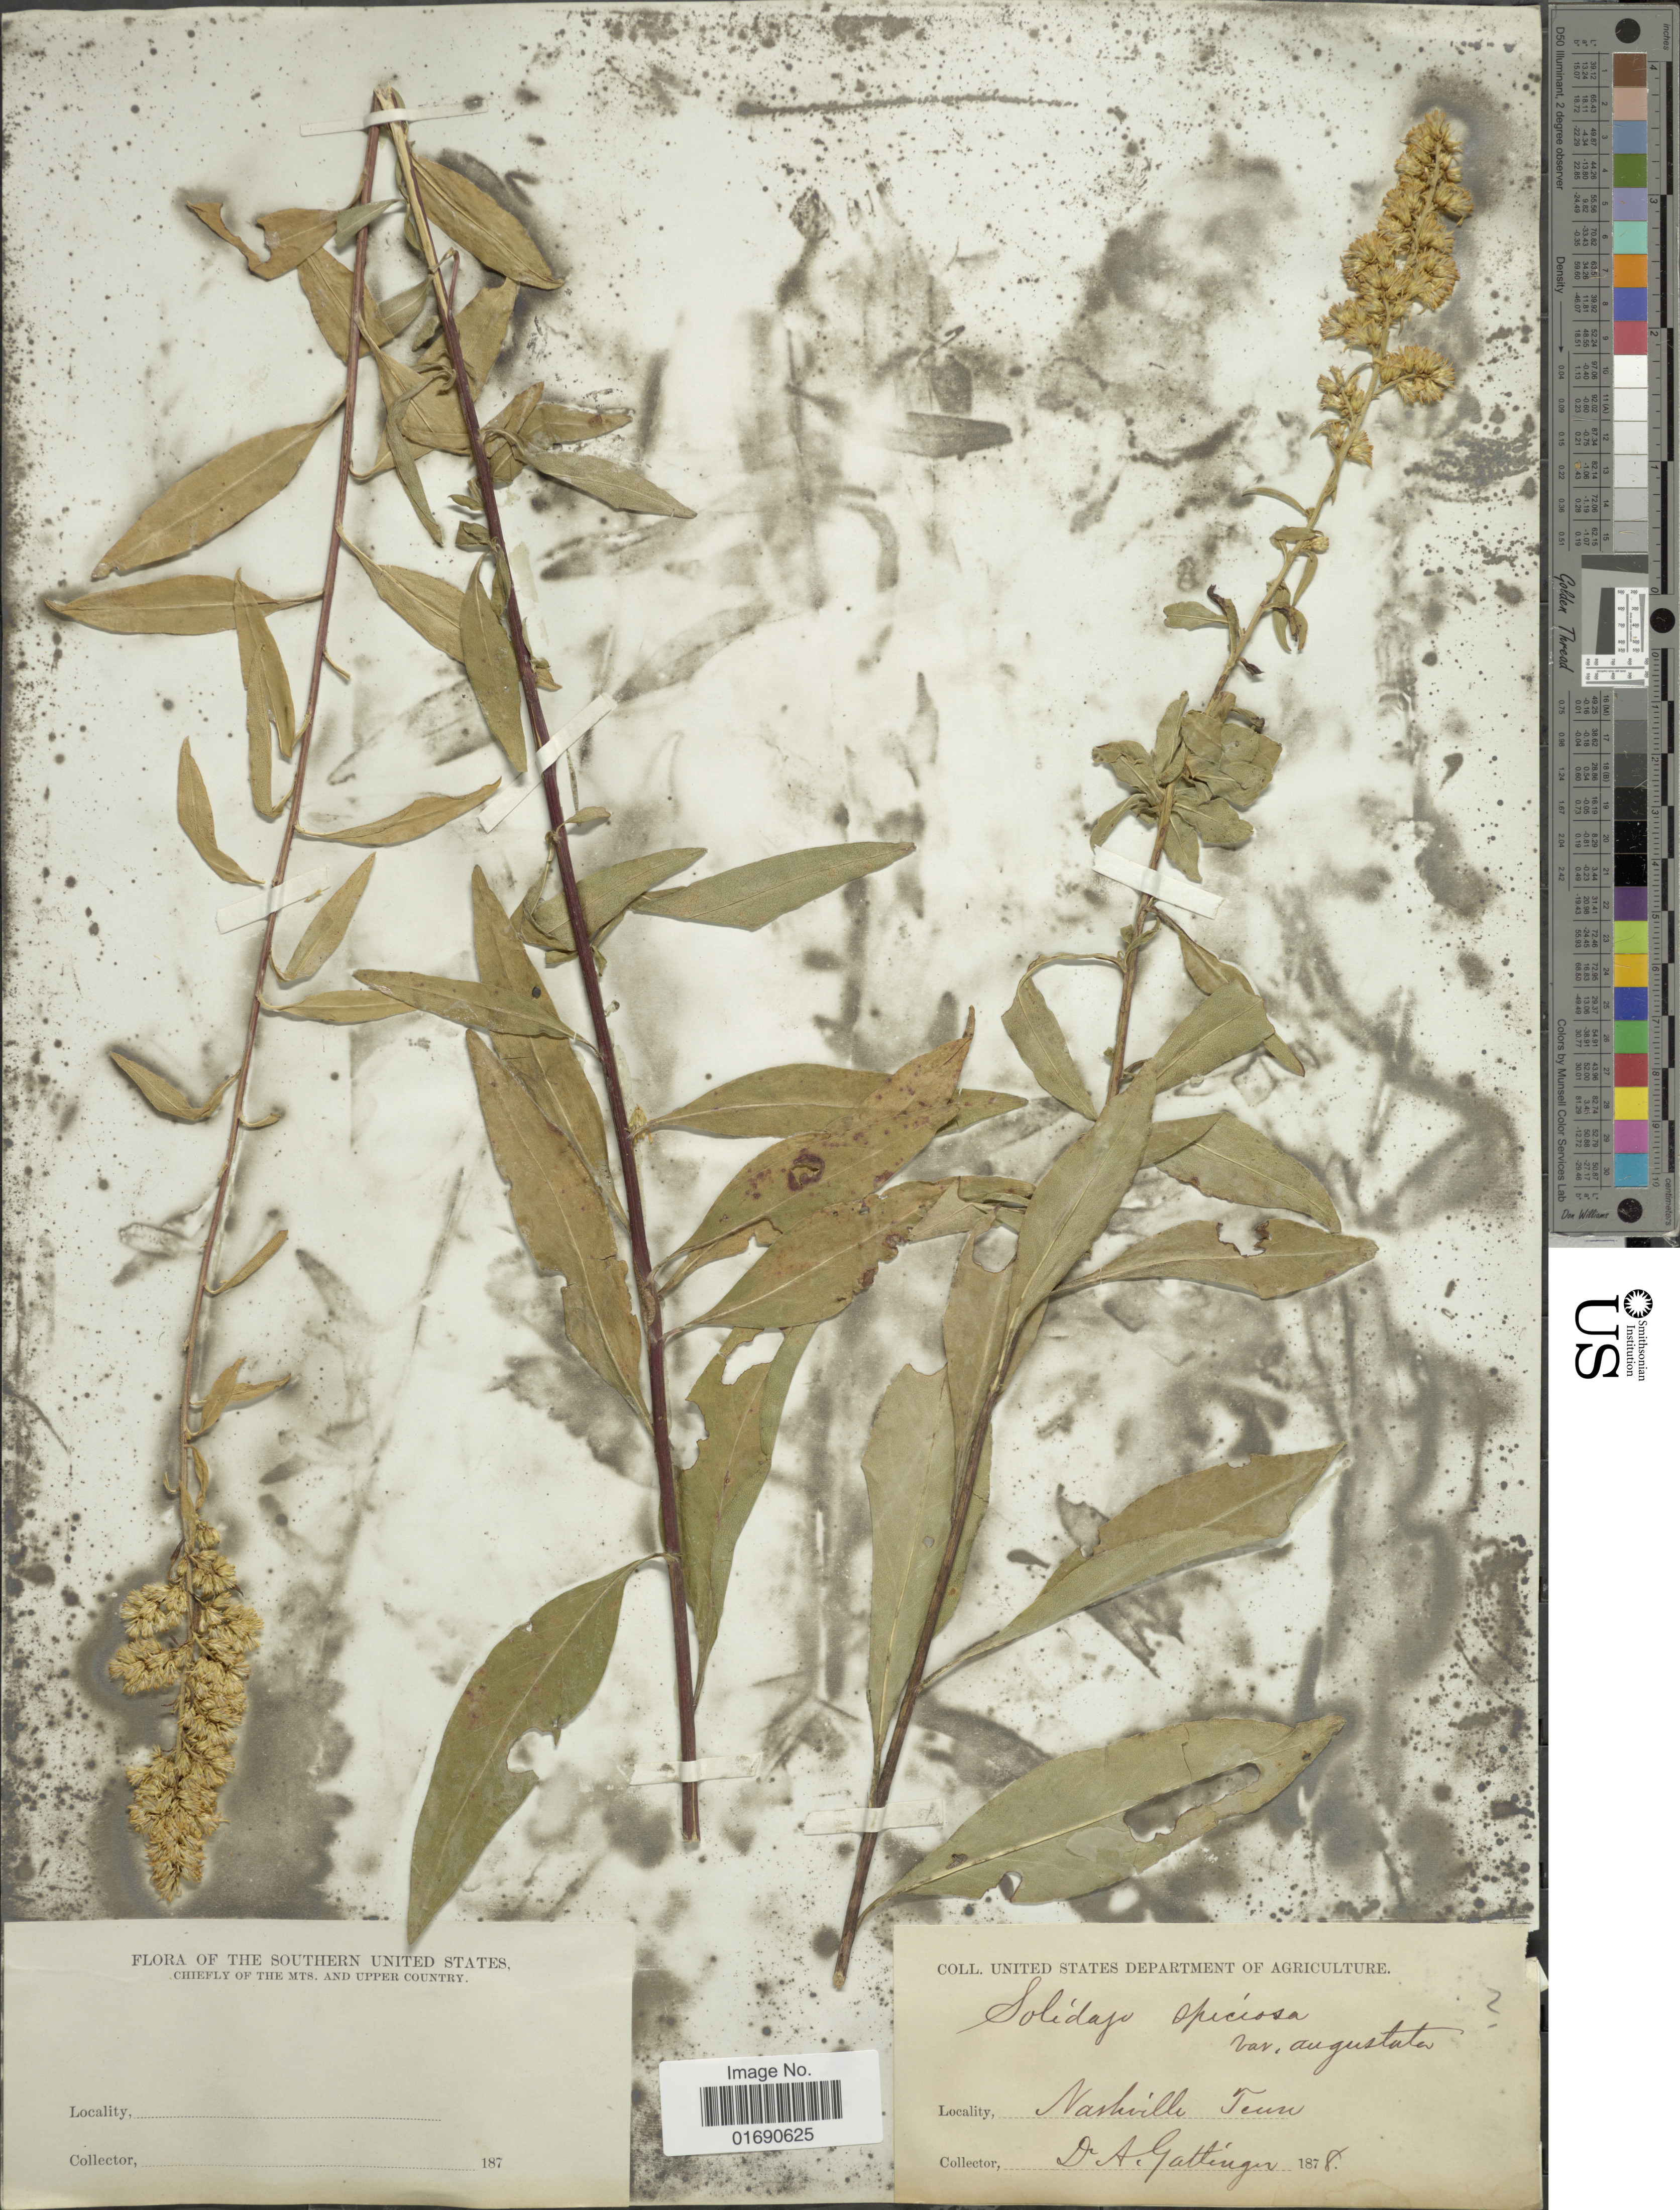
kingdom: Plantae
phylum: Tracheophyta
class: Magnoliopsida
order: Asterales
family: Asteraceae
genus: Solidago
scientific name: Solidago speciosa var. angustata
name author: Torr. & A. Gray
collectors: A. Gattinger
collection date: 1878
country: United States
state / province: Tennessee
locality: Nashville Tenn, The Southern United States, Chiefly of the Mts. and upper County